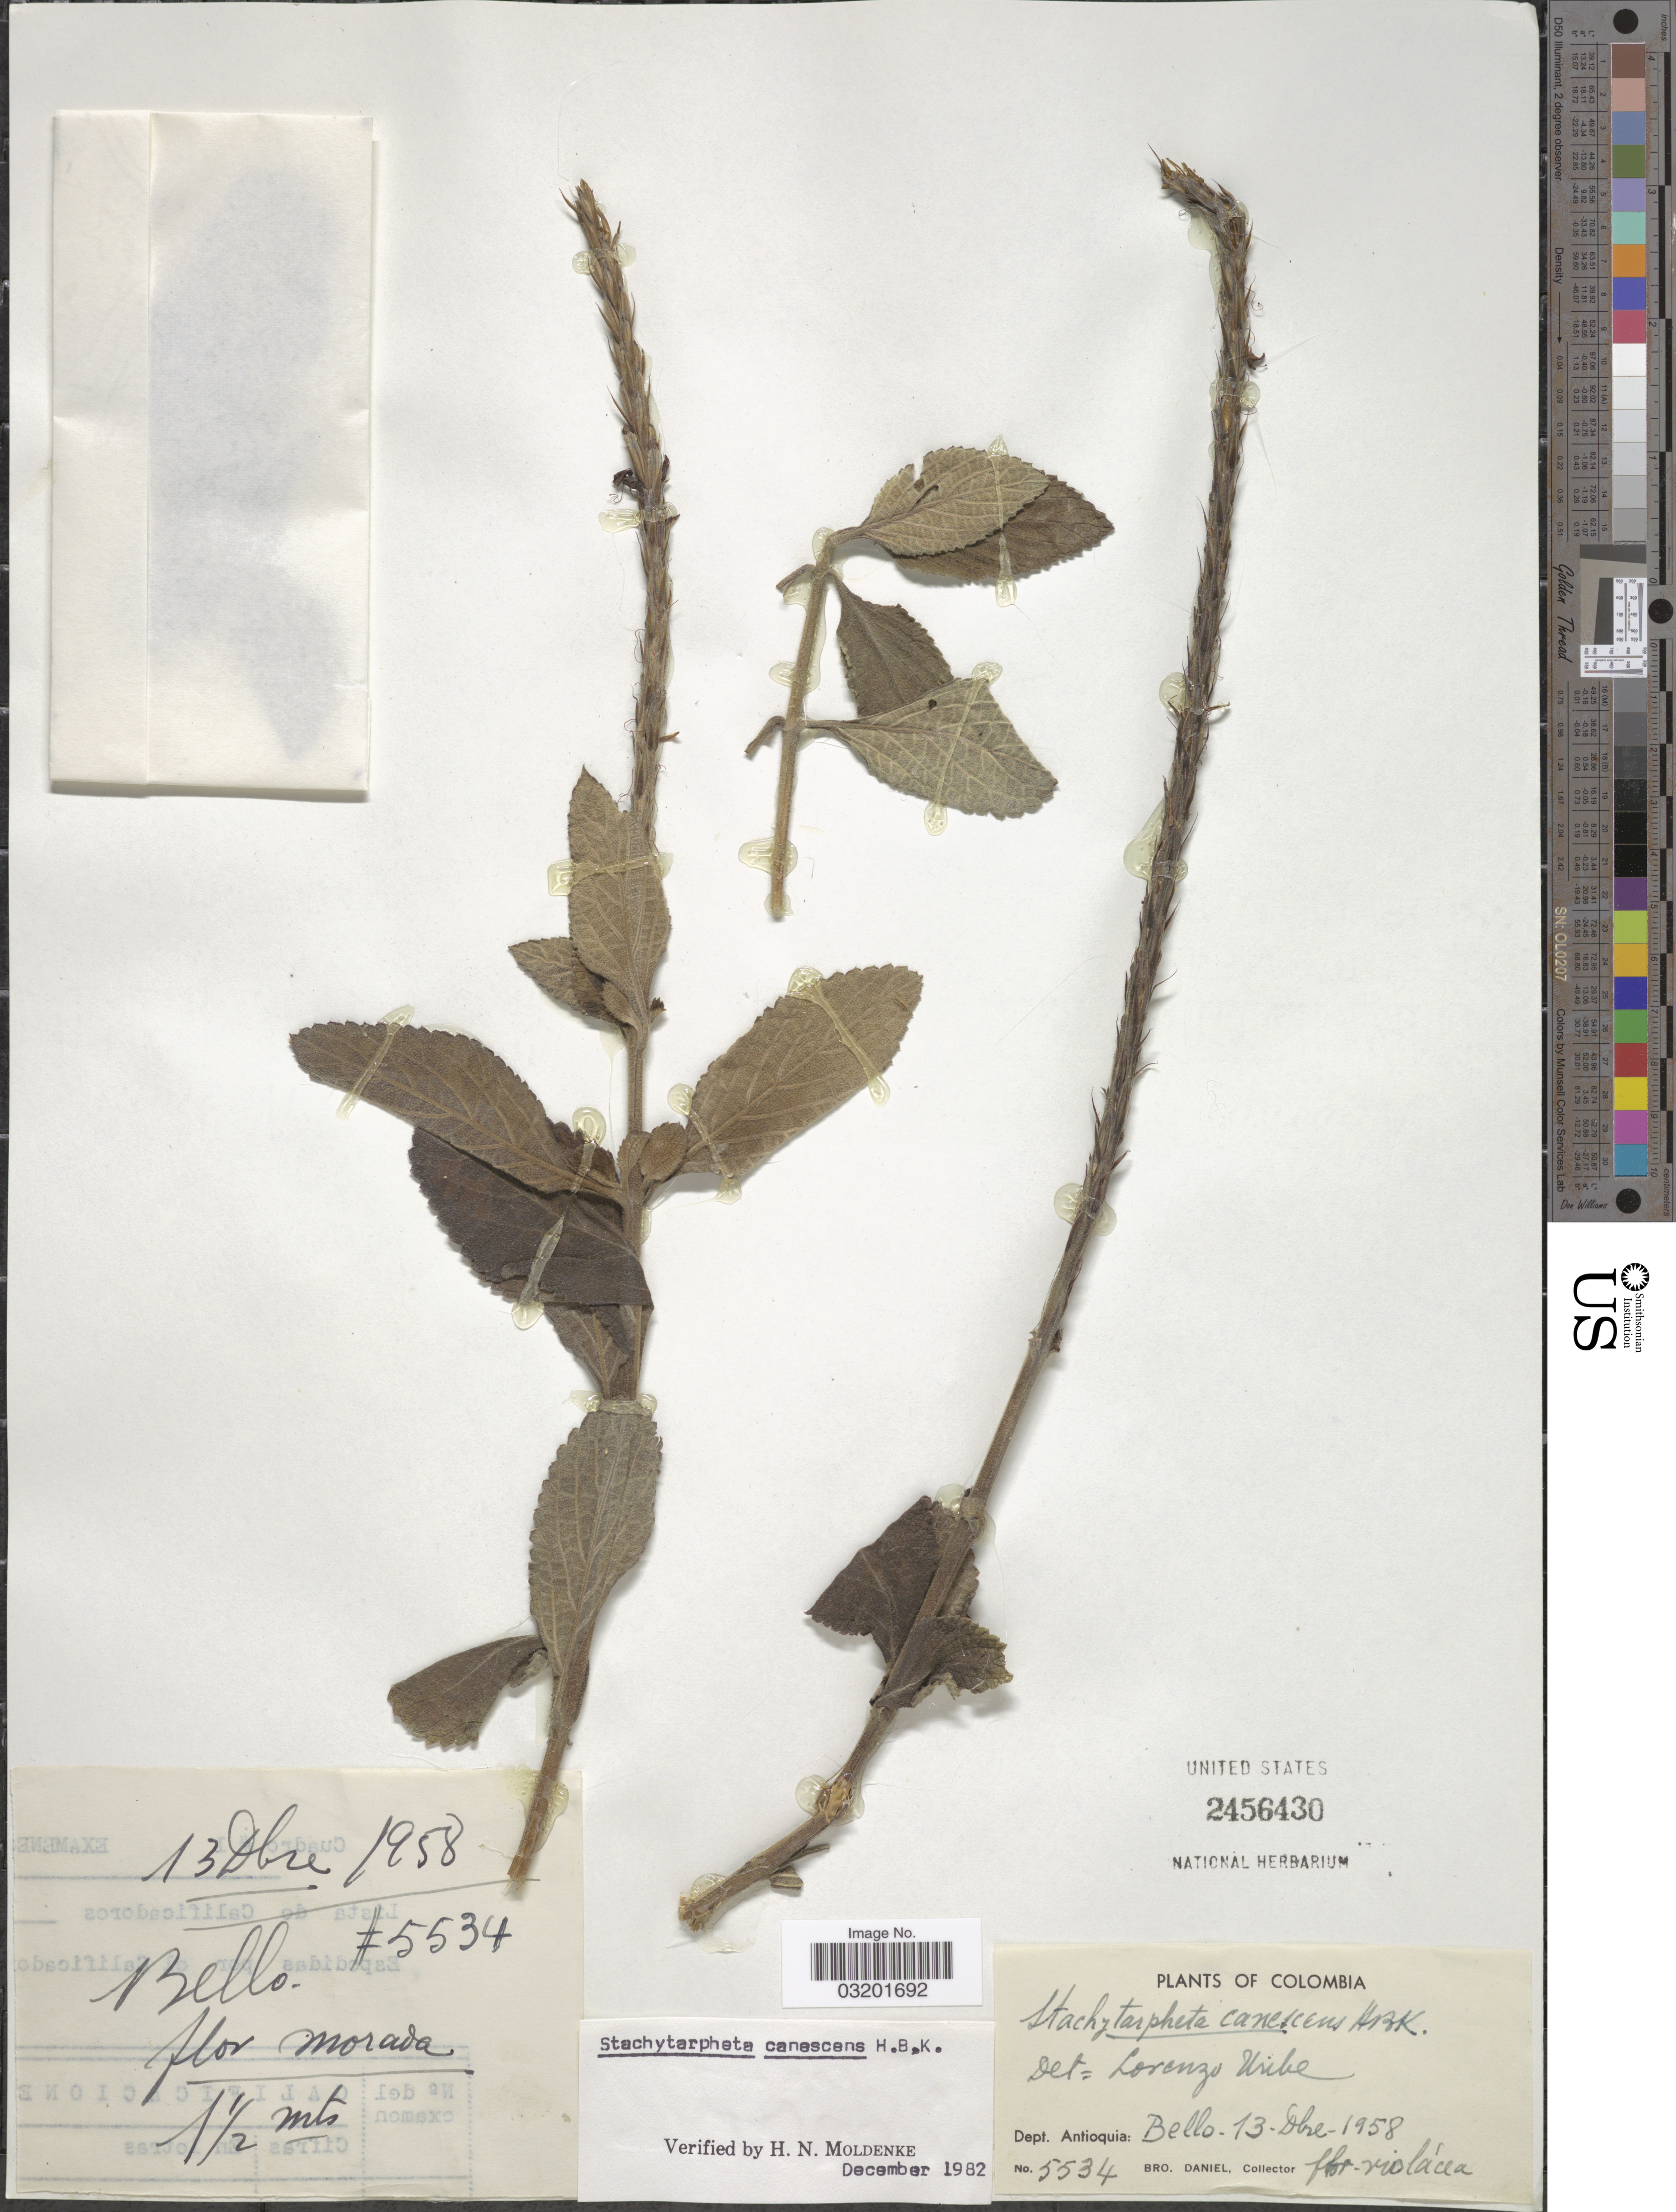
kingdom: Plantae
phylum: Tracheophyta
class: Magnoliopsida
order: Lamiales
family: Verbenaceae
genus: Stachytarpheta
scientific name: Stachytarpheta canescens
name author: Kunth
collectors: Bro. Daniel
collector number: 5534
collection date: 1958-12-13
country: Colombia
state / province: Antioquia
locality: Dept. Antioquia: Bello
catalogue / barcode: US 2456430